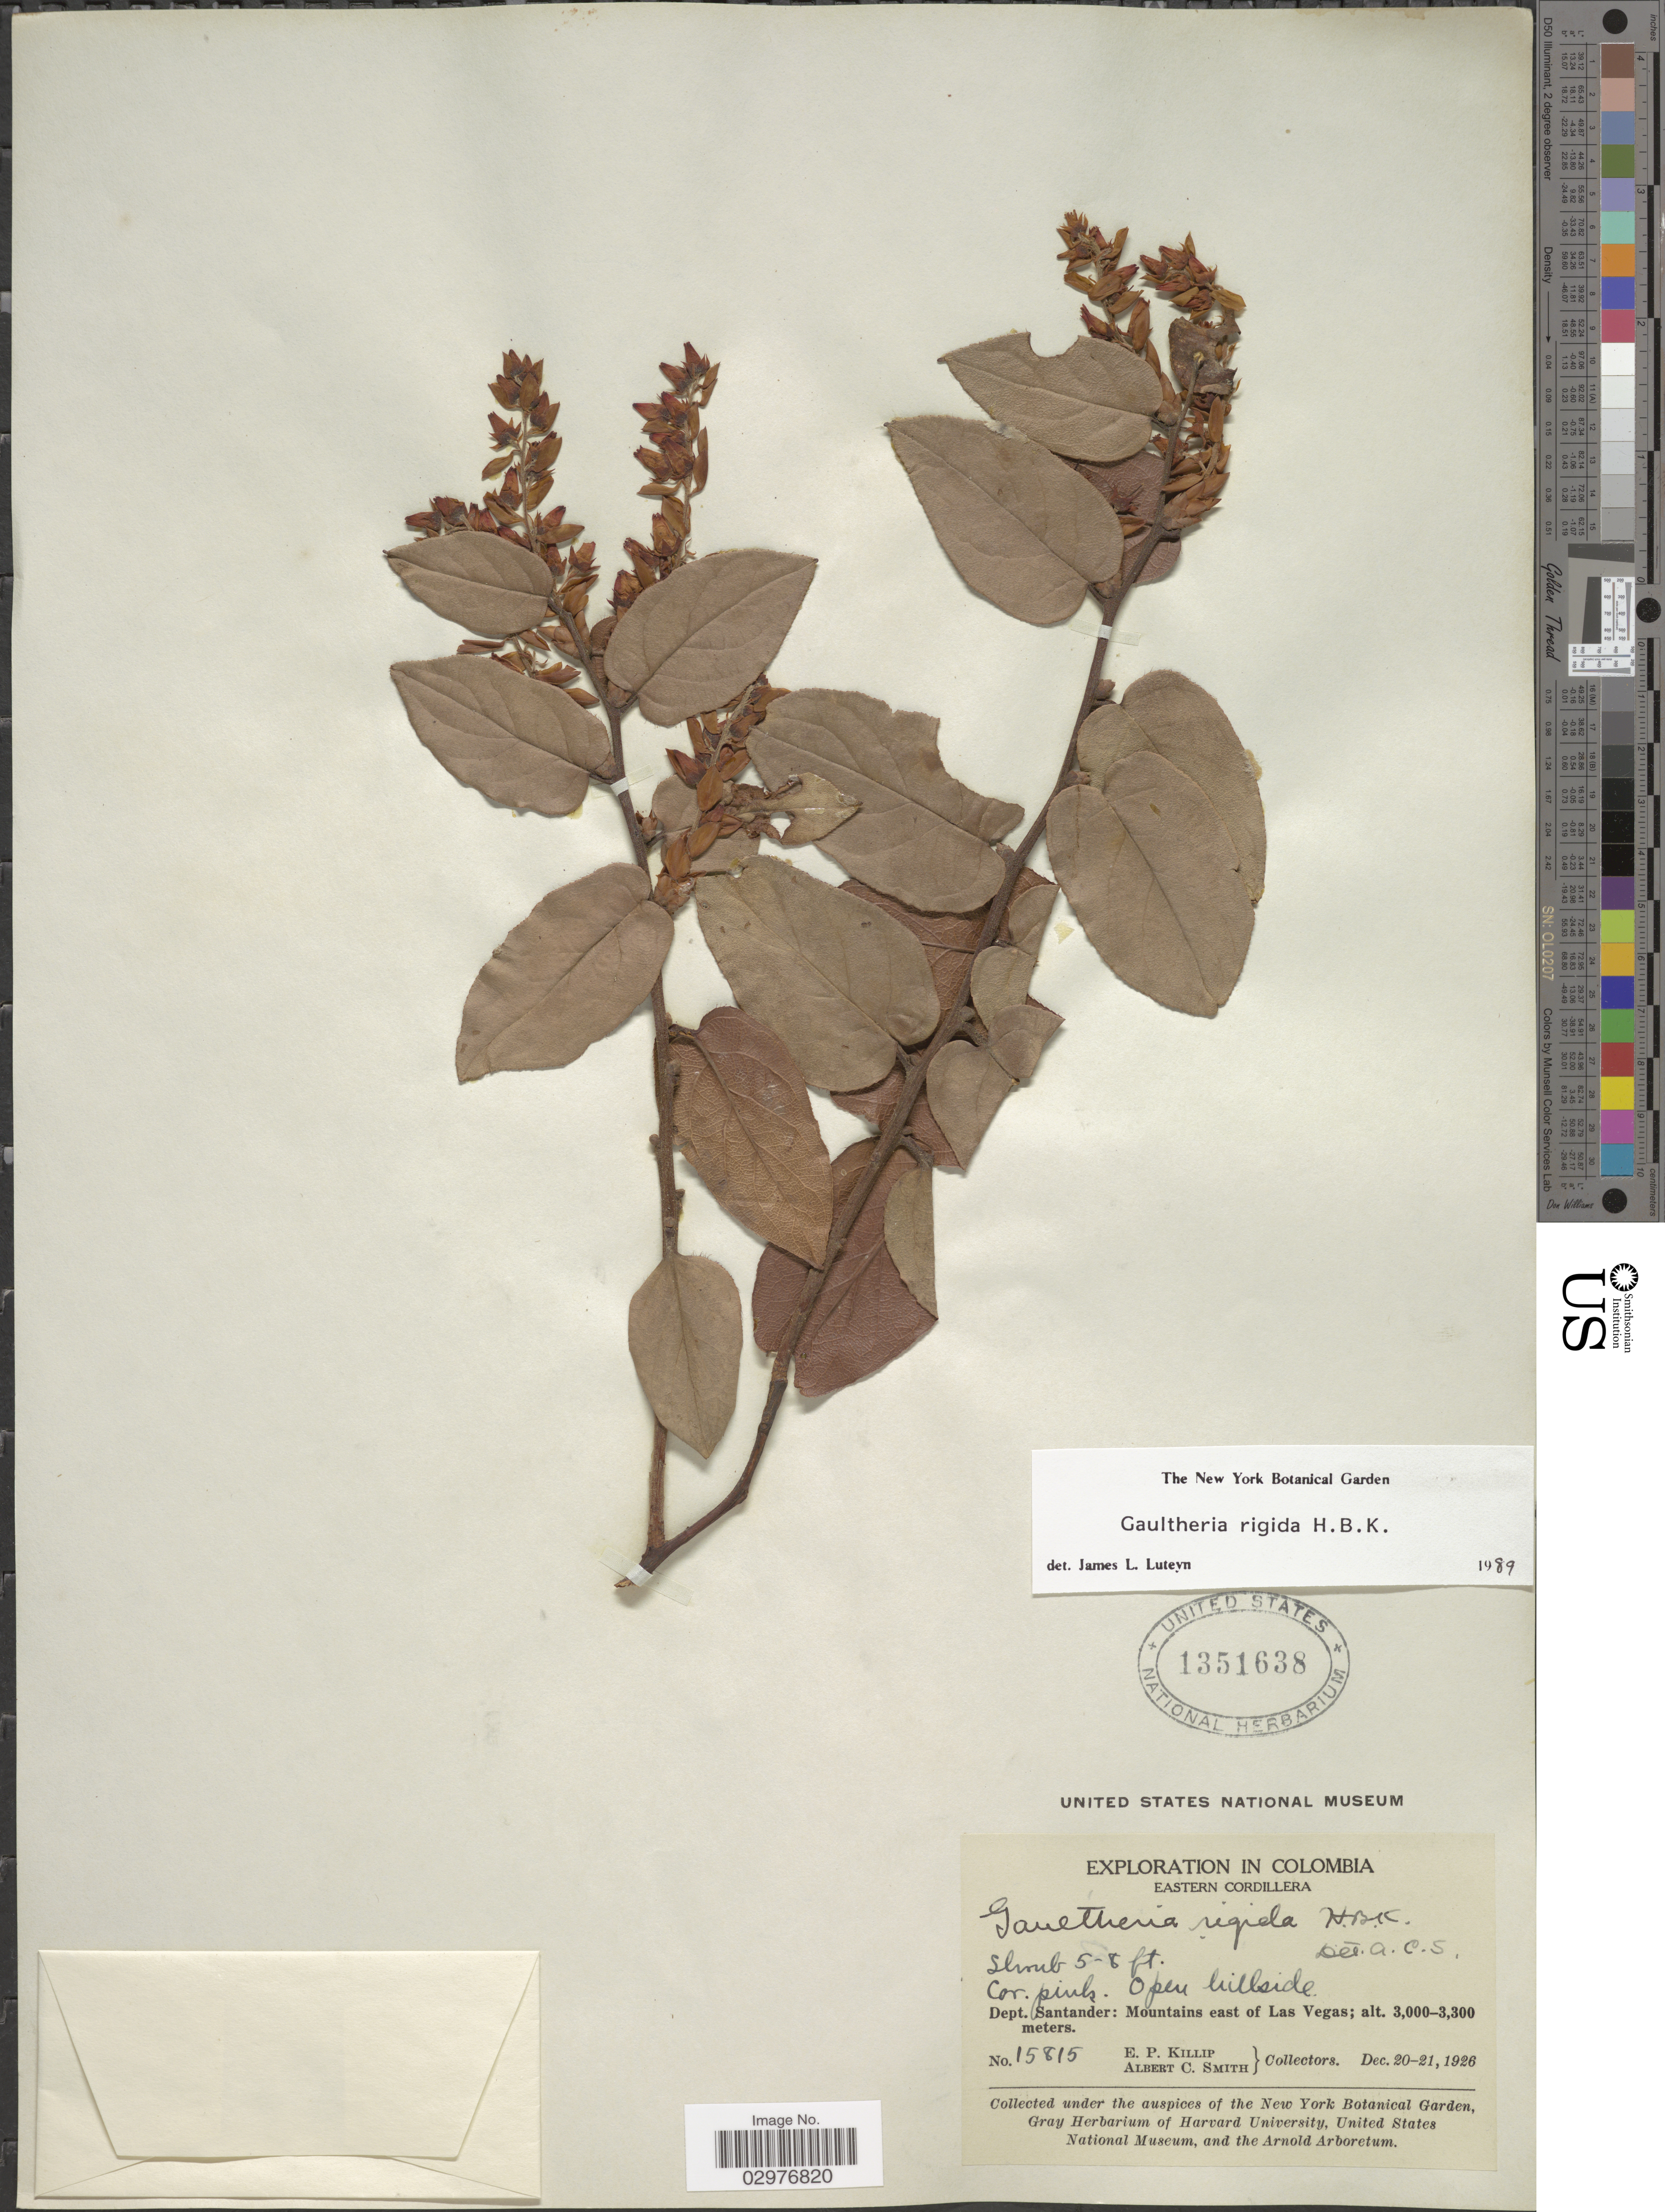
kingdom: Plantae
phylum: Tracheophyta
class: Magnoliopsida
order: Ericales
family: Ericaceae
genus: Gaultheria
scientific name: Gaultheria rigida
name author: Kunth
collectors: E. P. Killip & A. C. Smith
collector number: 15815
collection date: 1926-12-20/1926-12-21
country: Colombia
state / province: Santander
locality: Eastern Cordillera. Dept. Santander: Mountains east of Las Vegas.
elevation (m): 3000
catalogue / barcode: US 1351638